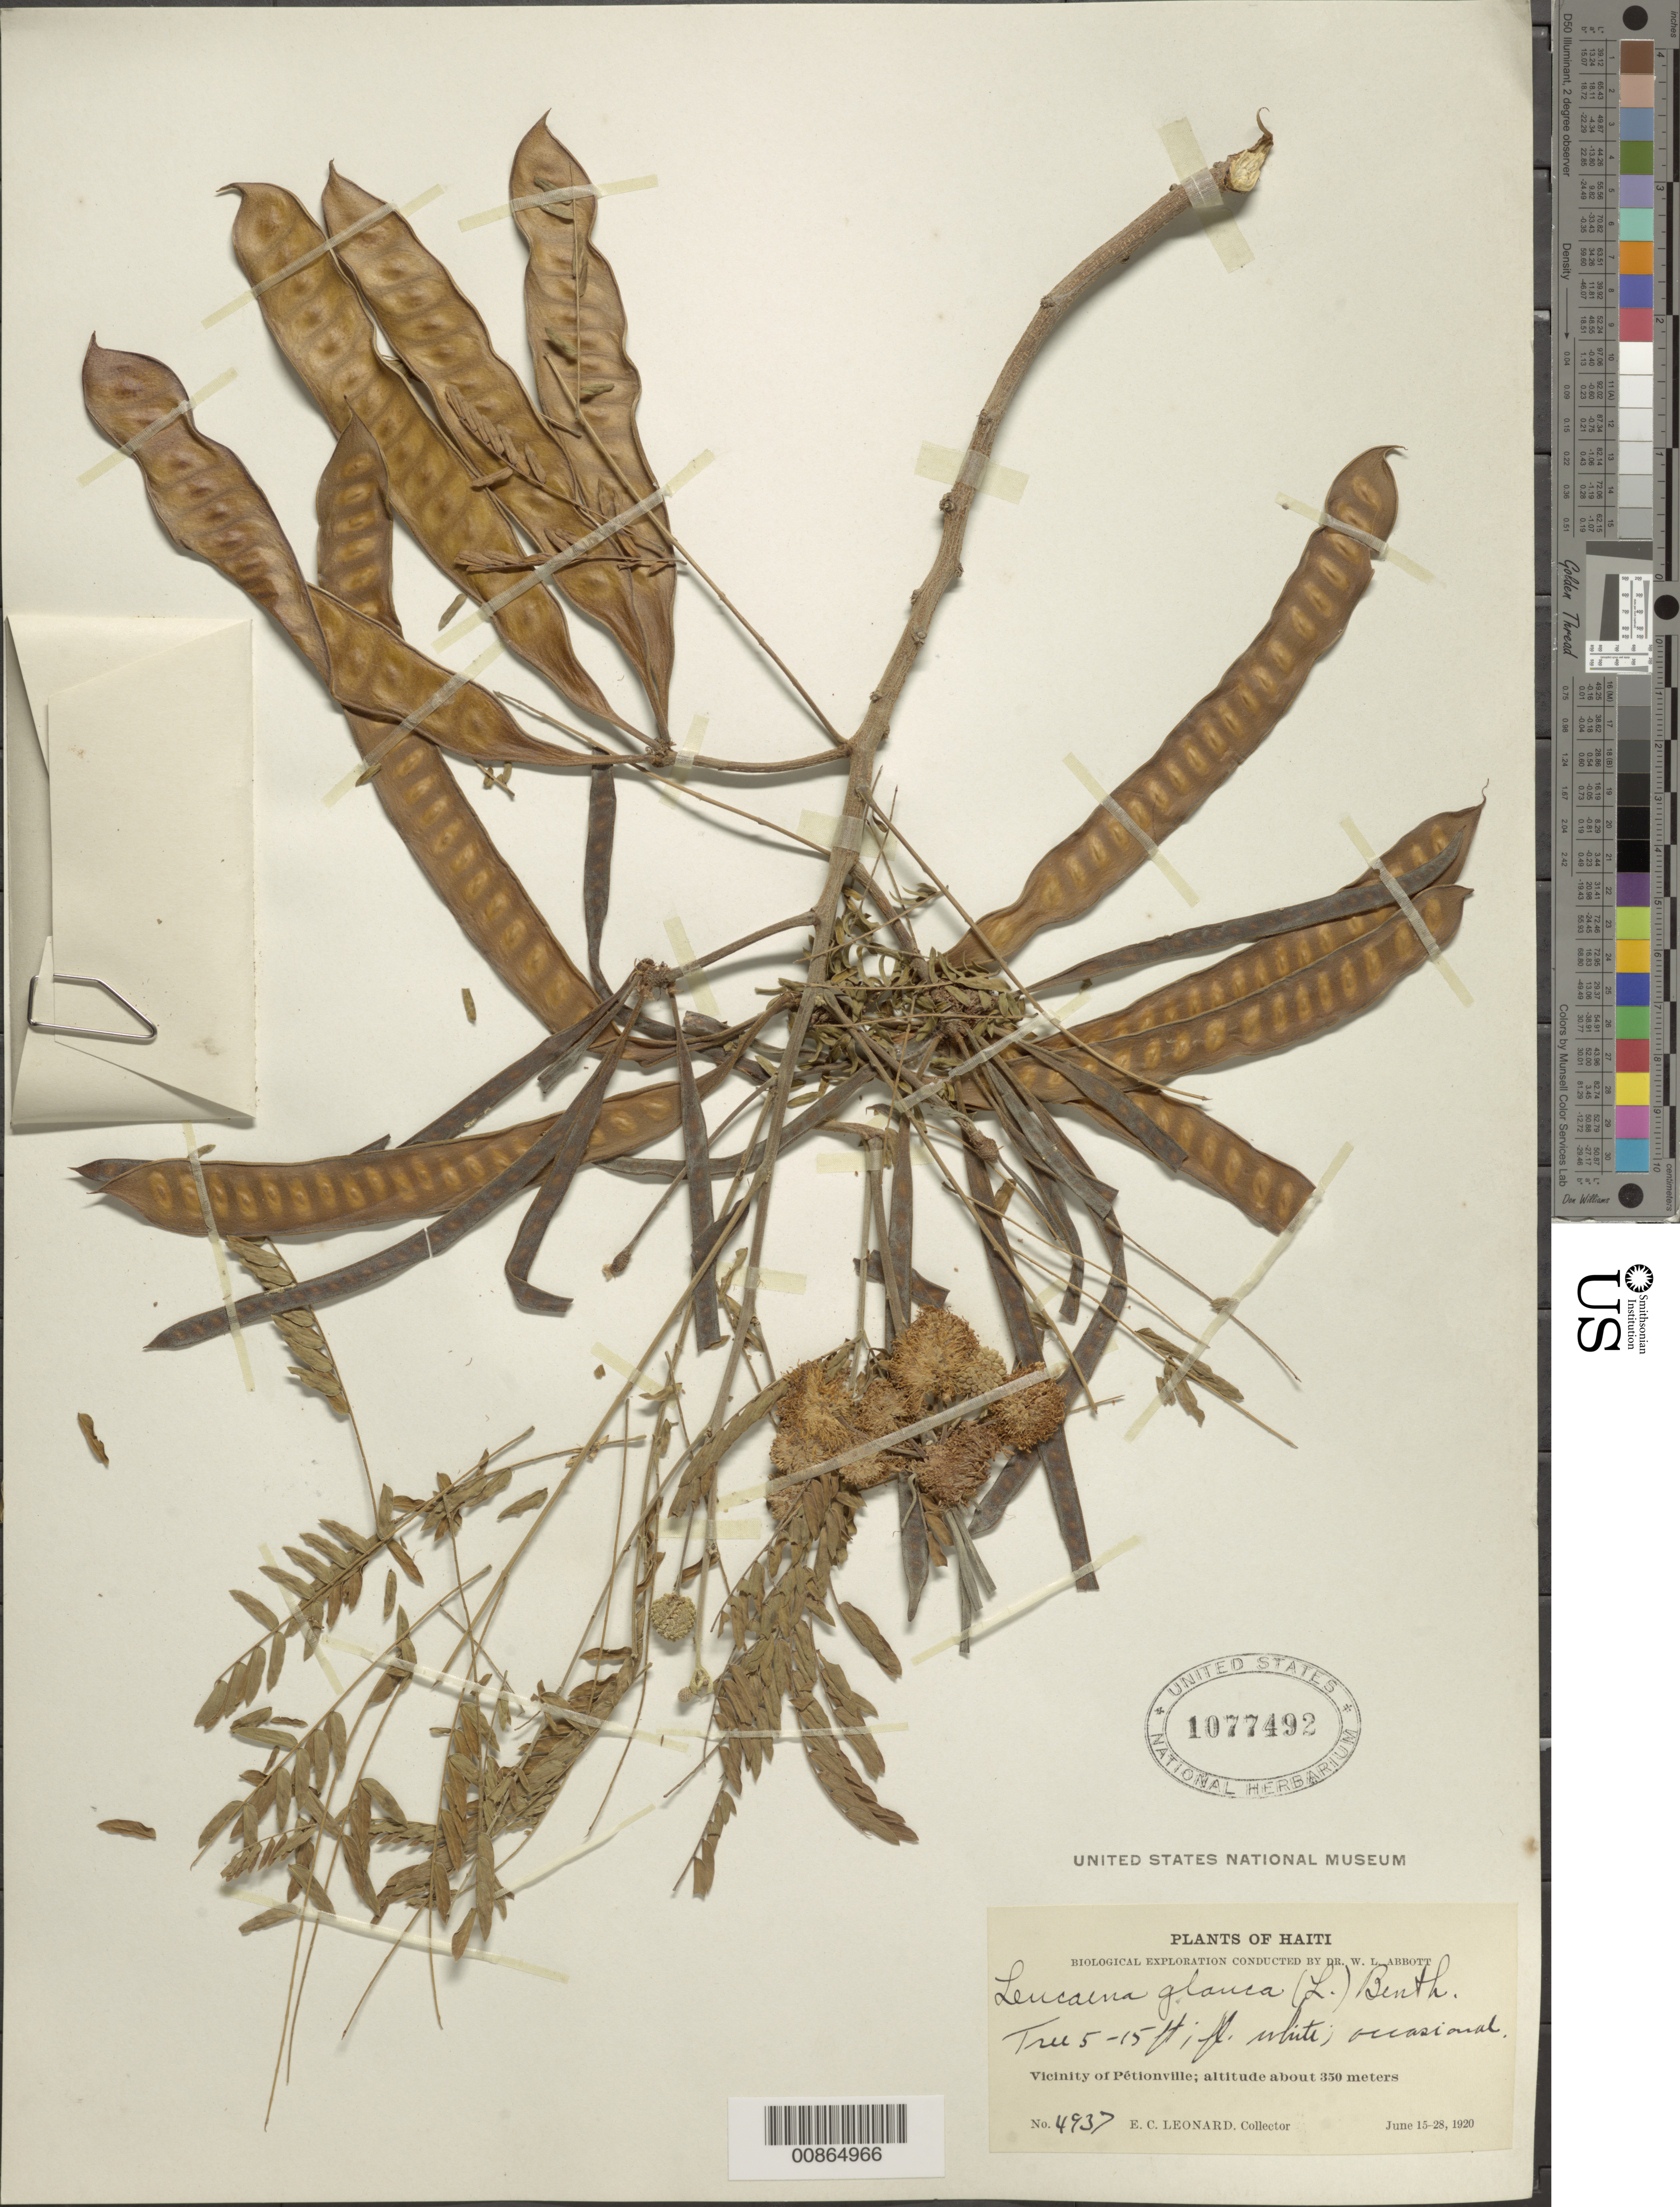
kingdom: Plantae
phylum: Tracheophyta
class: Magnoliopsida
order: Fabales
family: Fabaceae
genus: Leucaena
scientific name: Leucaena leucocephala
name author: (Lam.) de Wit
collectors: E. C. Leonard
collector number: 4937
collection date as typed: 15 Jun 1920 to 28 Jun 1920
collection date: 1920-06-15/1920-06-28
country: Haiti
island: Hispaniola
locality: Vicinity of Pétionville.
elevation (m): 350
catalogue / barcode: US 1077492